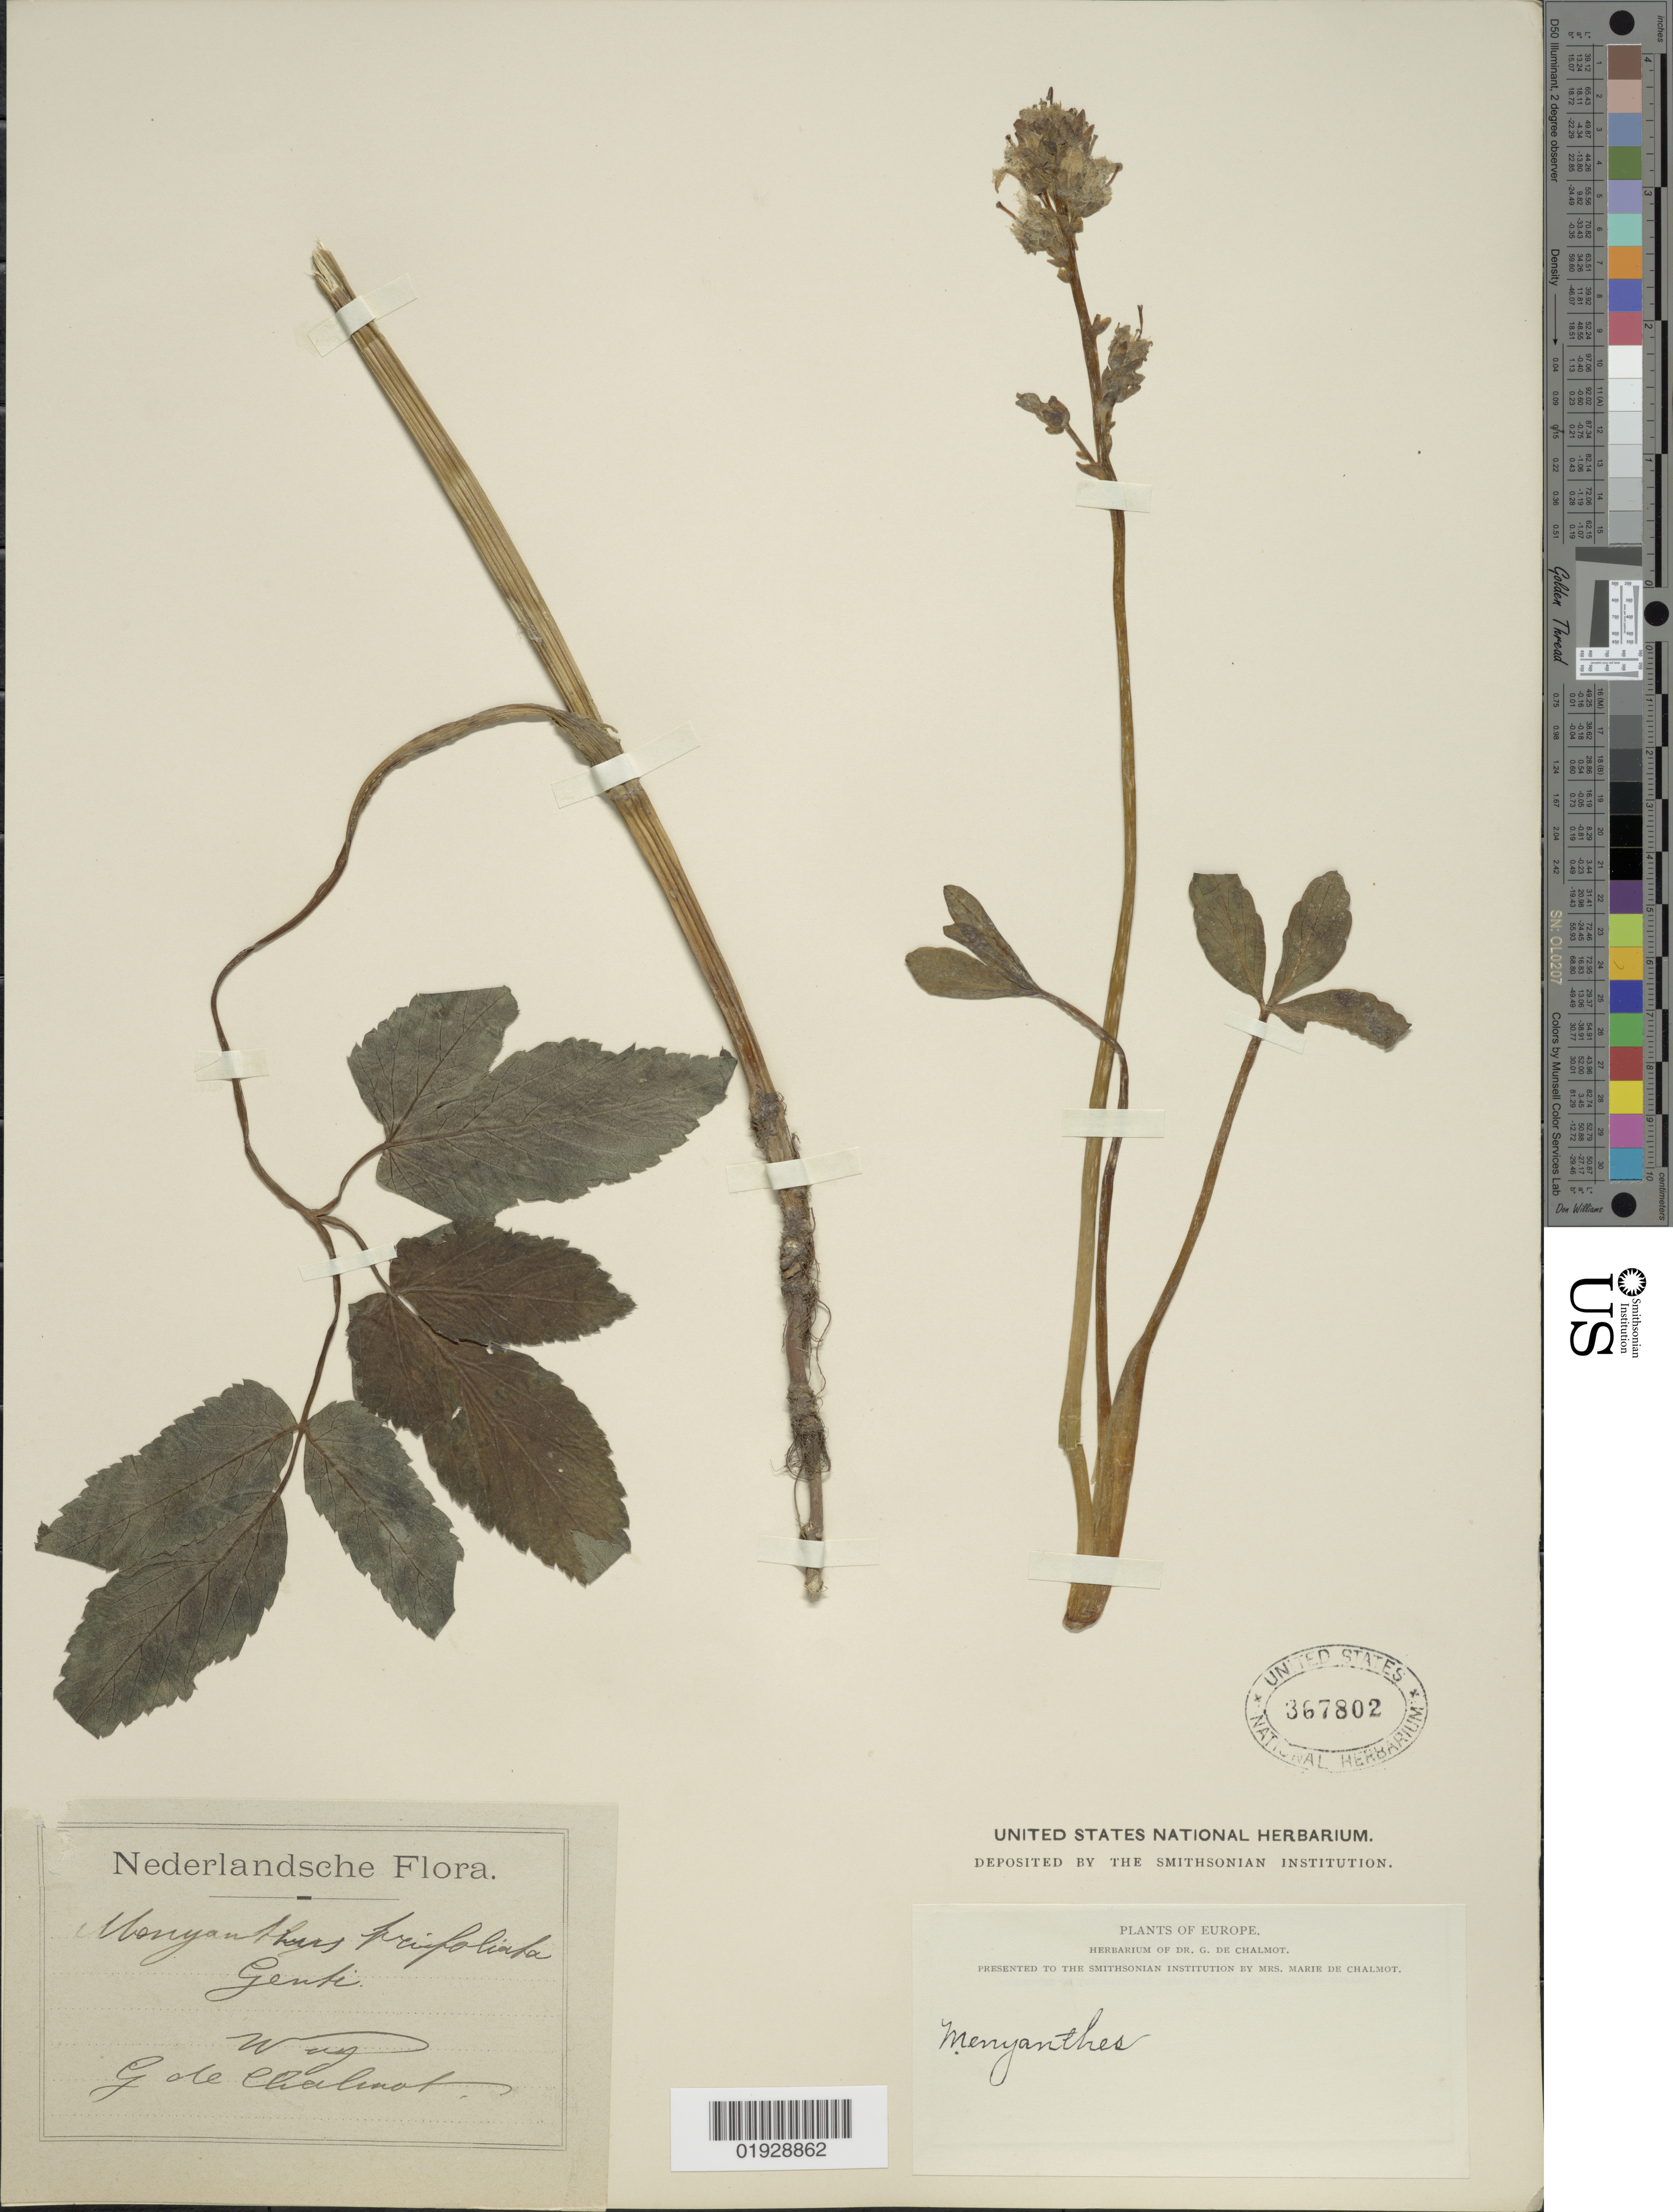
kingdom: Plantae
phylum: Tracheophyta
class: Magnoliopsida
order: Asterales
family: Menyanthaceae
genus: Menyanthes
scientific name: Menyanthes trifoliata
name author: L.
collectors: G. de Chalmot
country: Netherlands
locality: Weeg.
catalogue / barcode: US 367802